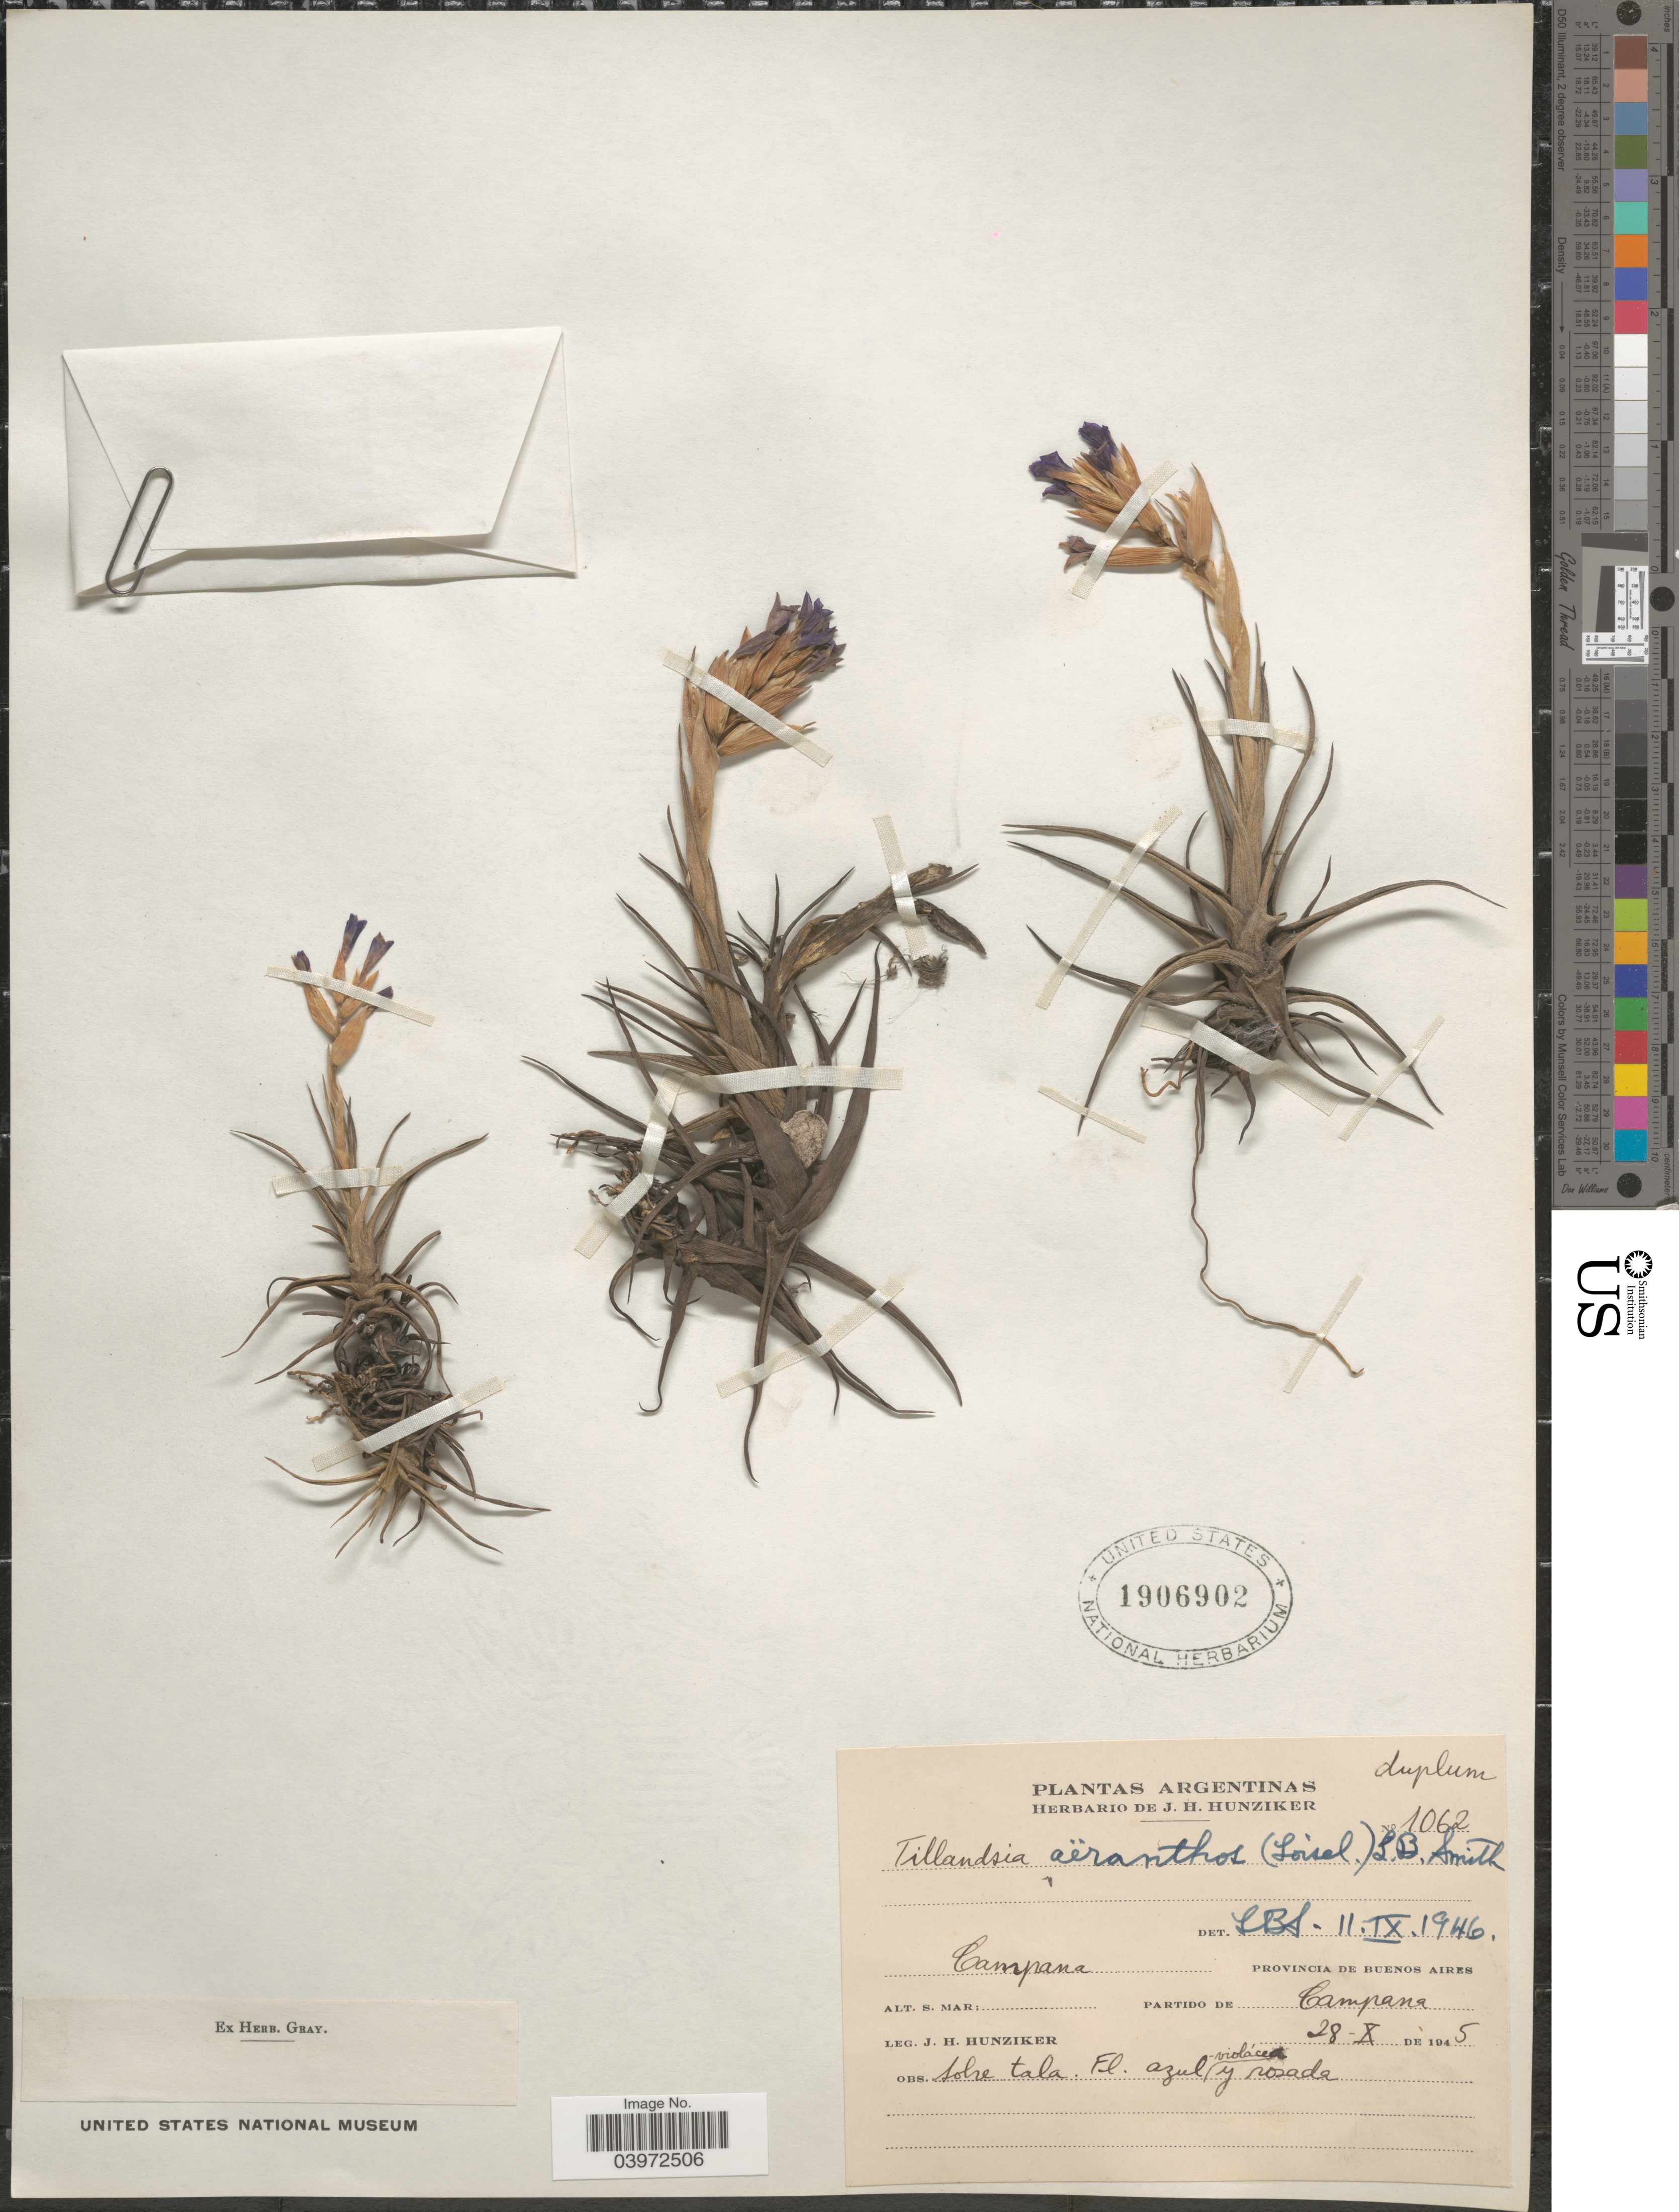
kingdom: Plantae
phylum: Tracheophyta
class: Liliopsida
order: Poales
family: Bromeliaceae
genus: Tillandsia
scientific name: Tillandsia aeranthos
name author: (Loisel.) L.B. Sm.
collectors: J. H. Hunziker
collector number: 1062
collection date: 1945-10-28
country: Argentina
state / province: Buenos Aires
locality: Campana. Partido de Campana.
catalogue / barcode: US 1906902